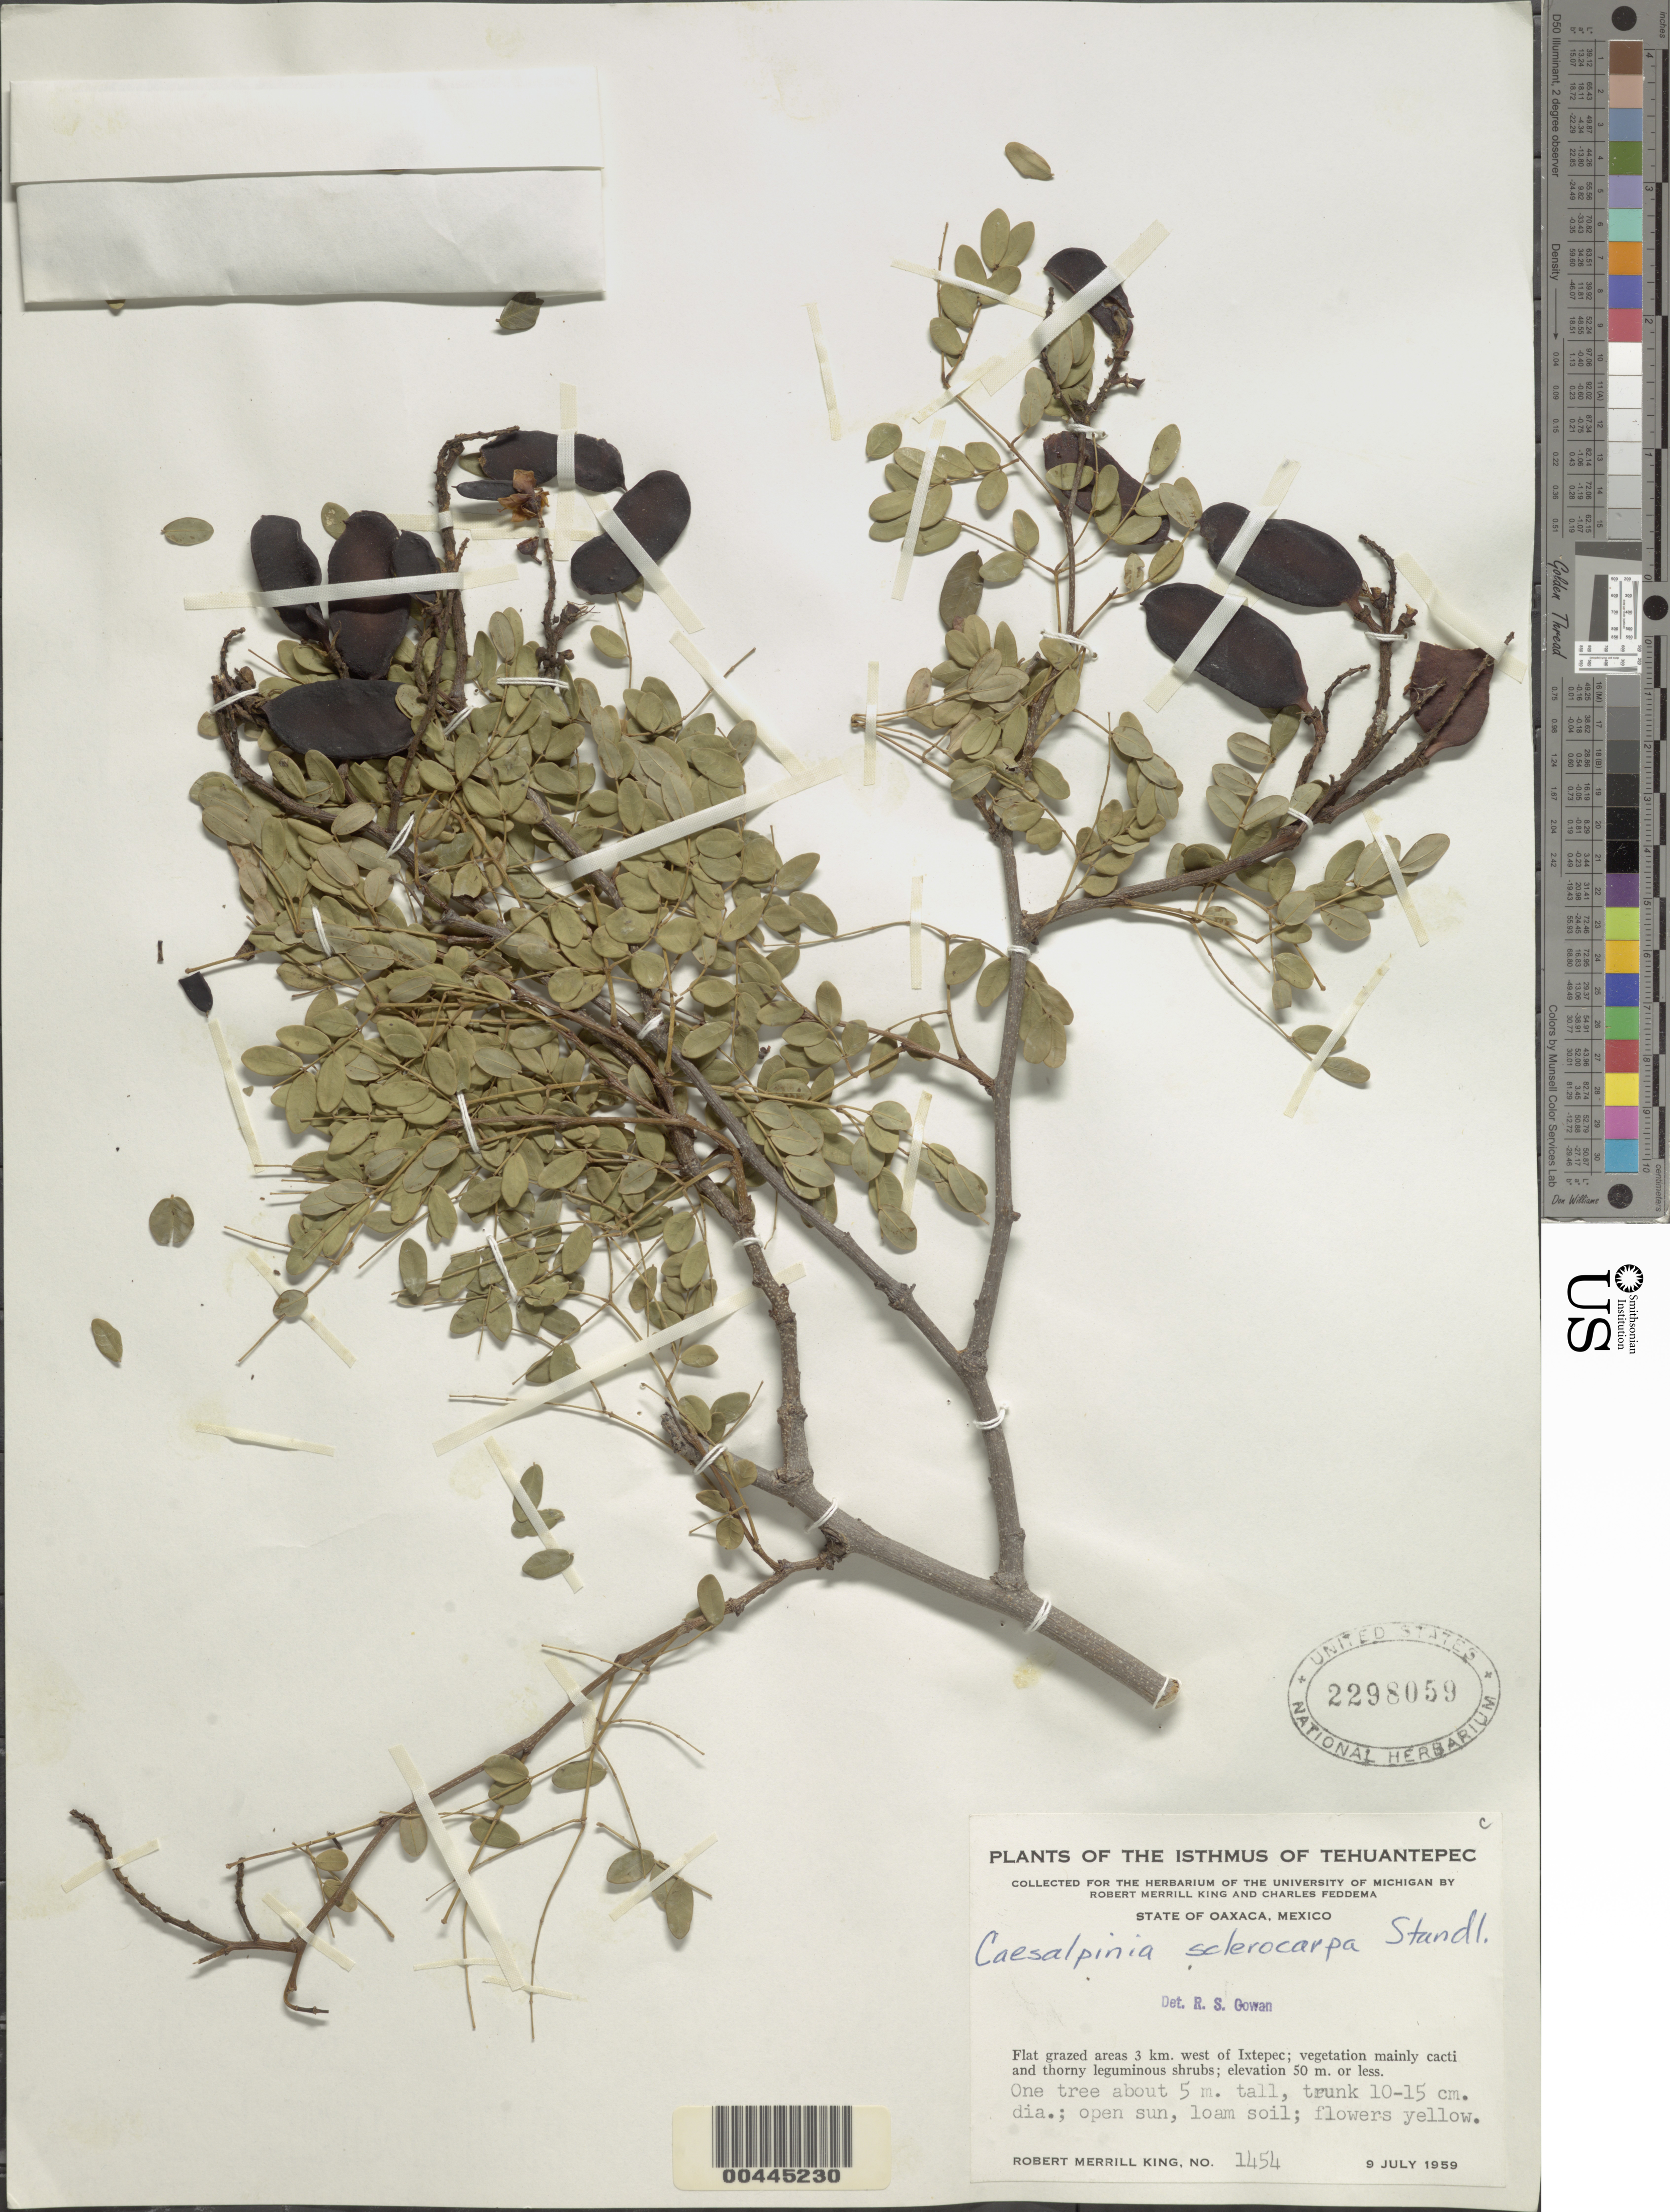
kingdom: Plantae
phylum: Tracheophyta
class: Magnoliopsida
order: Fabales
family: Fabaceae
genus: Caesalpinia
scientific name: Caesalpinia sclerocarpa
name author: Standl.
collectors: R. M. King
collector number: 1454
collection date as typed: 09 Jul 1959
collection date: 1959-07-09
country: Mexico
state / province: Oaxaca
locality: W of ixtepec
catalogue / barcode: US 2298059